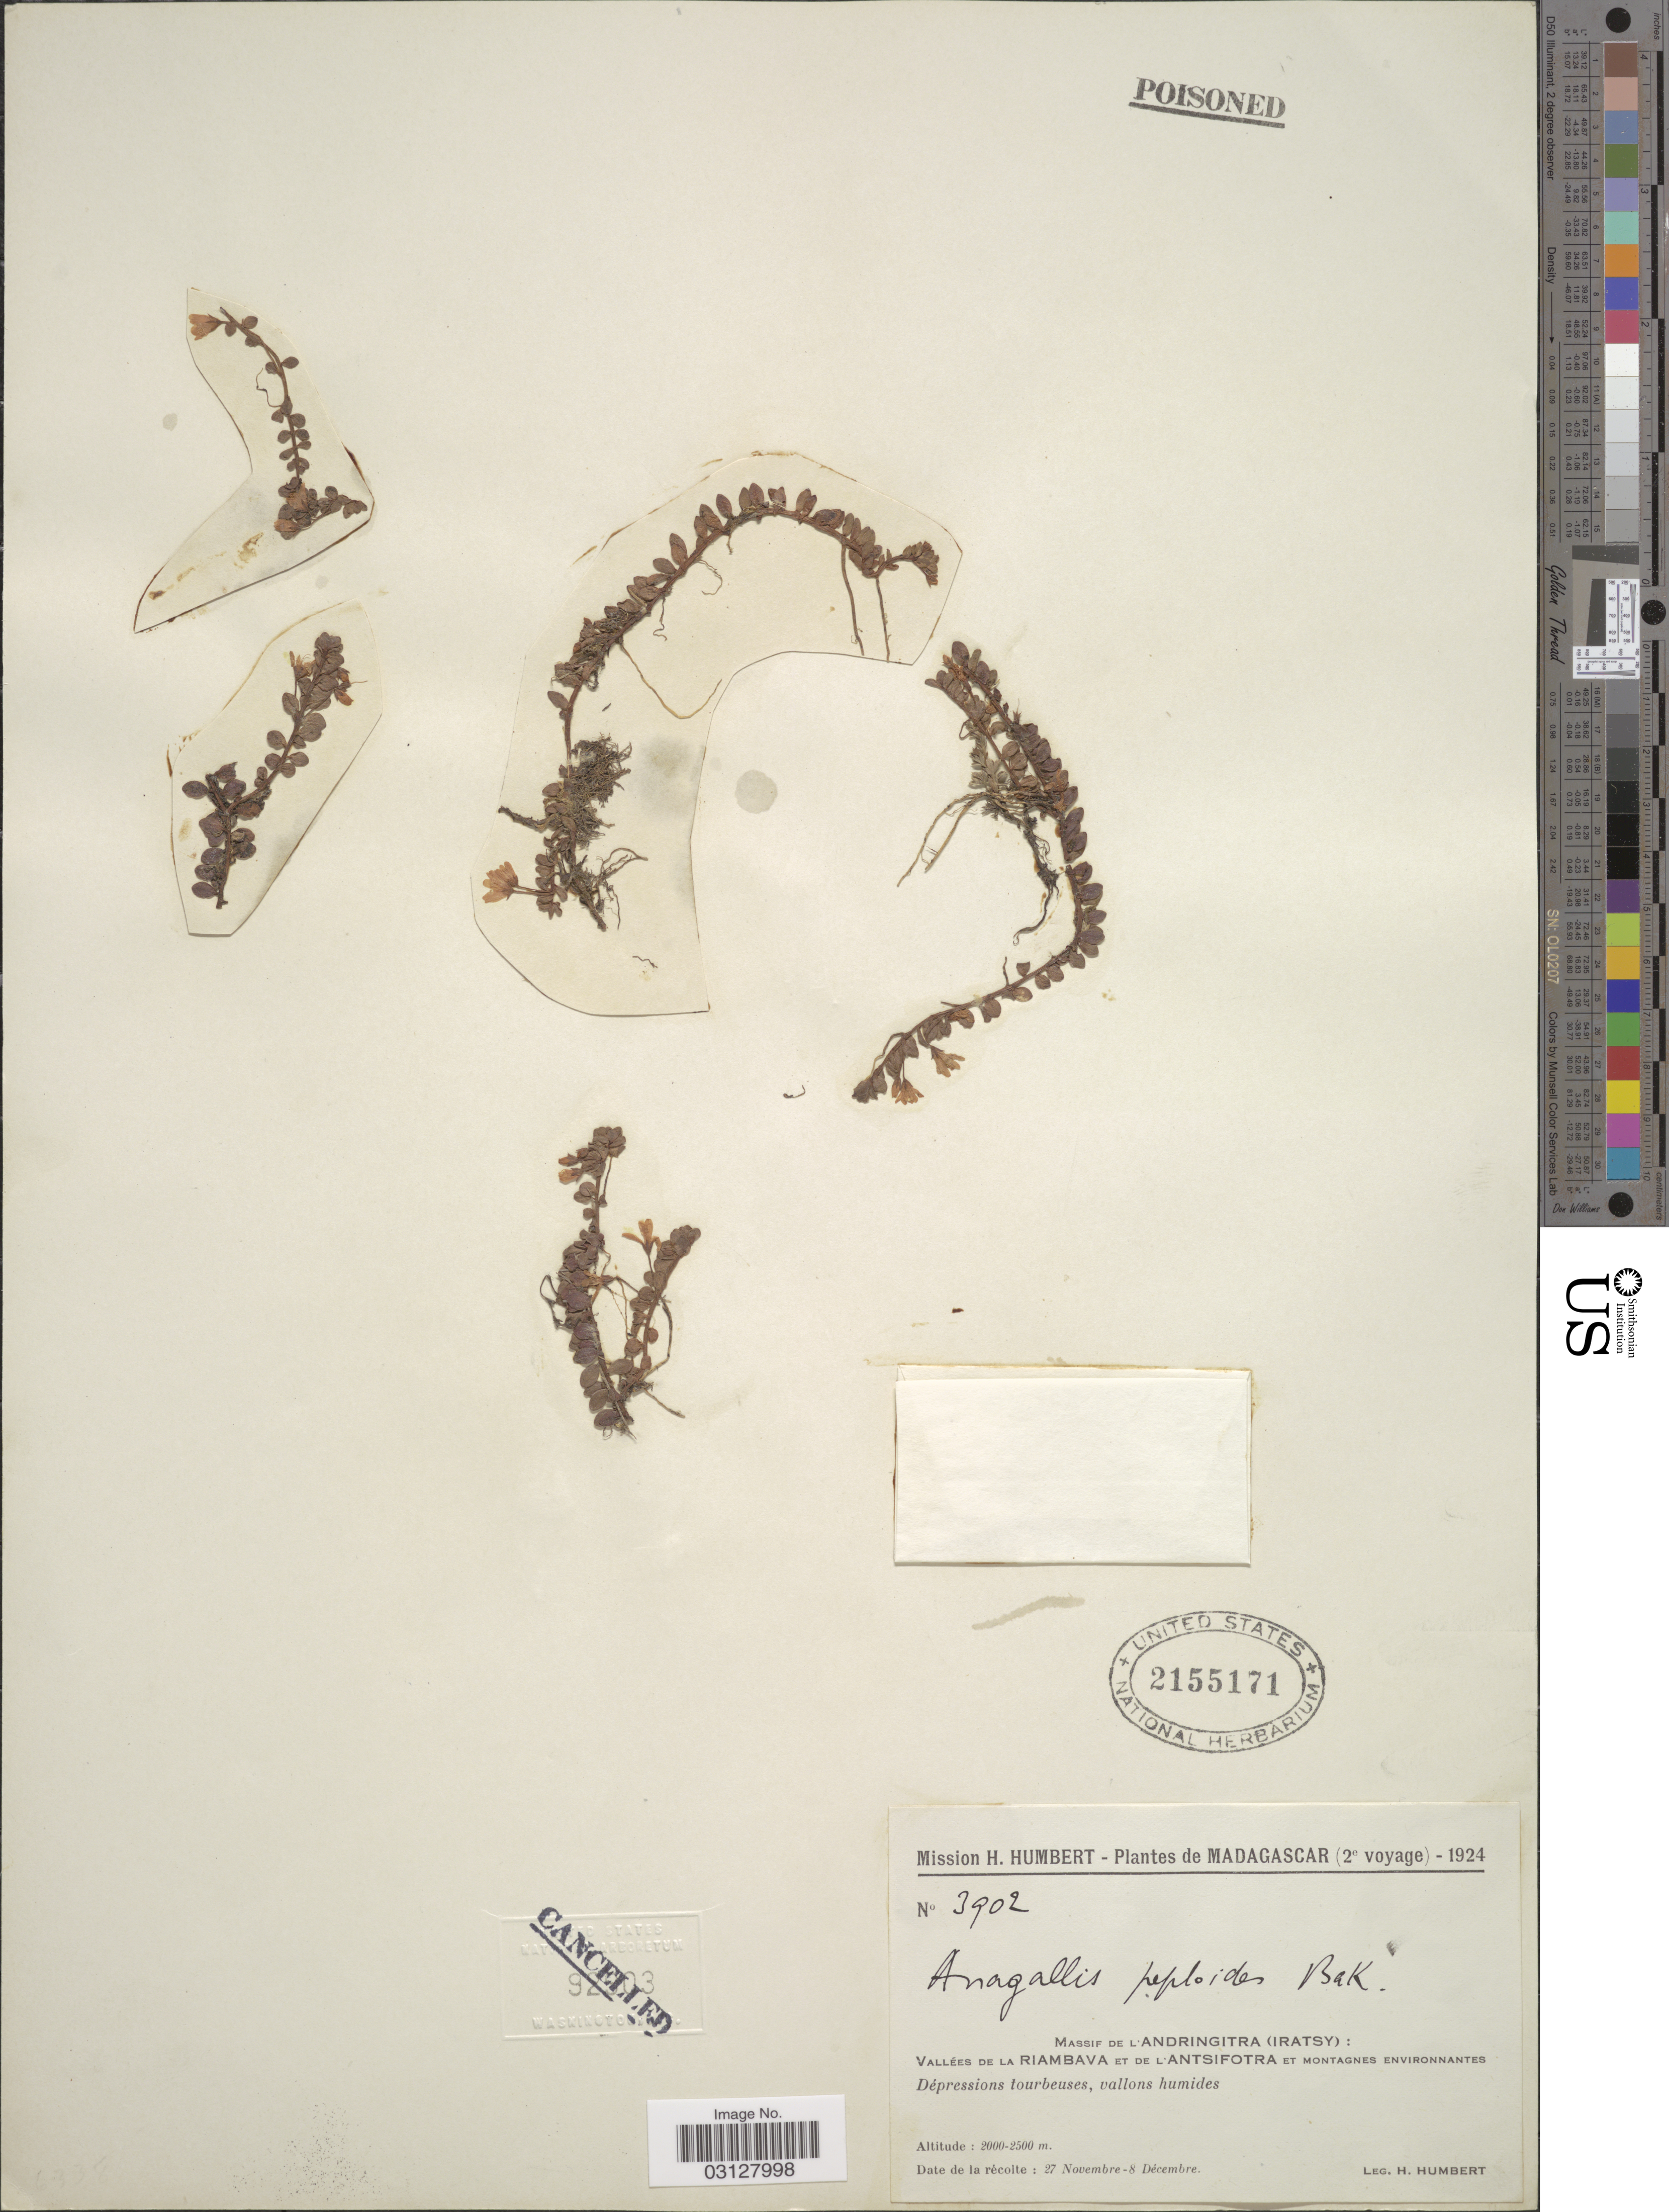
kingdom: Plantae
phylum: Tracheophyta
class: Magnoliopsida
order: Ericales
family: Primulaceae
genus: Anagallis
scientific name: Anagallis peploides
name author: Baker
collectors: H. Humbert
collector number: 3902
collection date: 1924-11-27/1924-12-08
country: Madagascar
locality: Massif de l'Andringitra (Iratsy): Vallées de La Riambava et de l'Antsifotra et montagnes environnantes.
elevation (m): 2000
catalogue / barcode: US 2155171